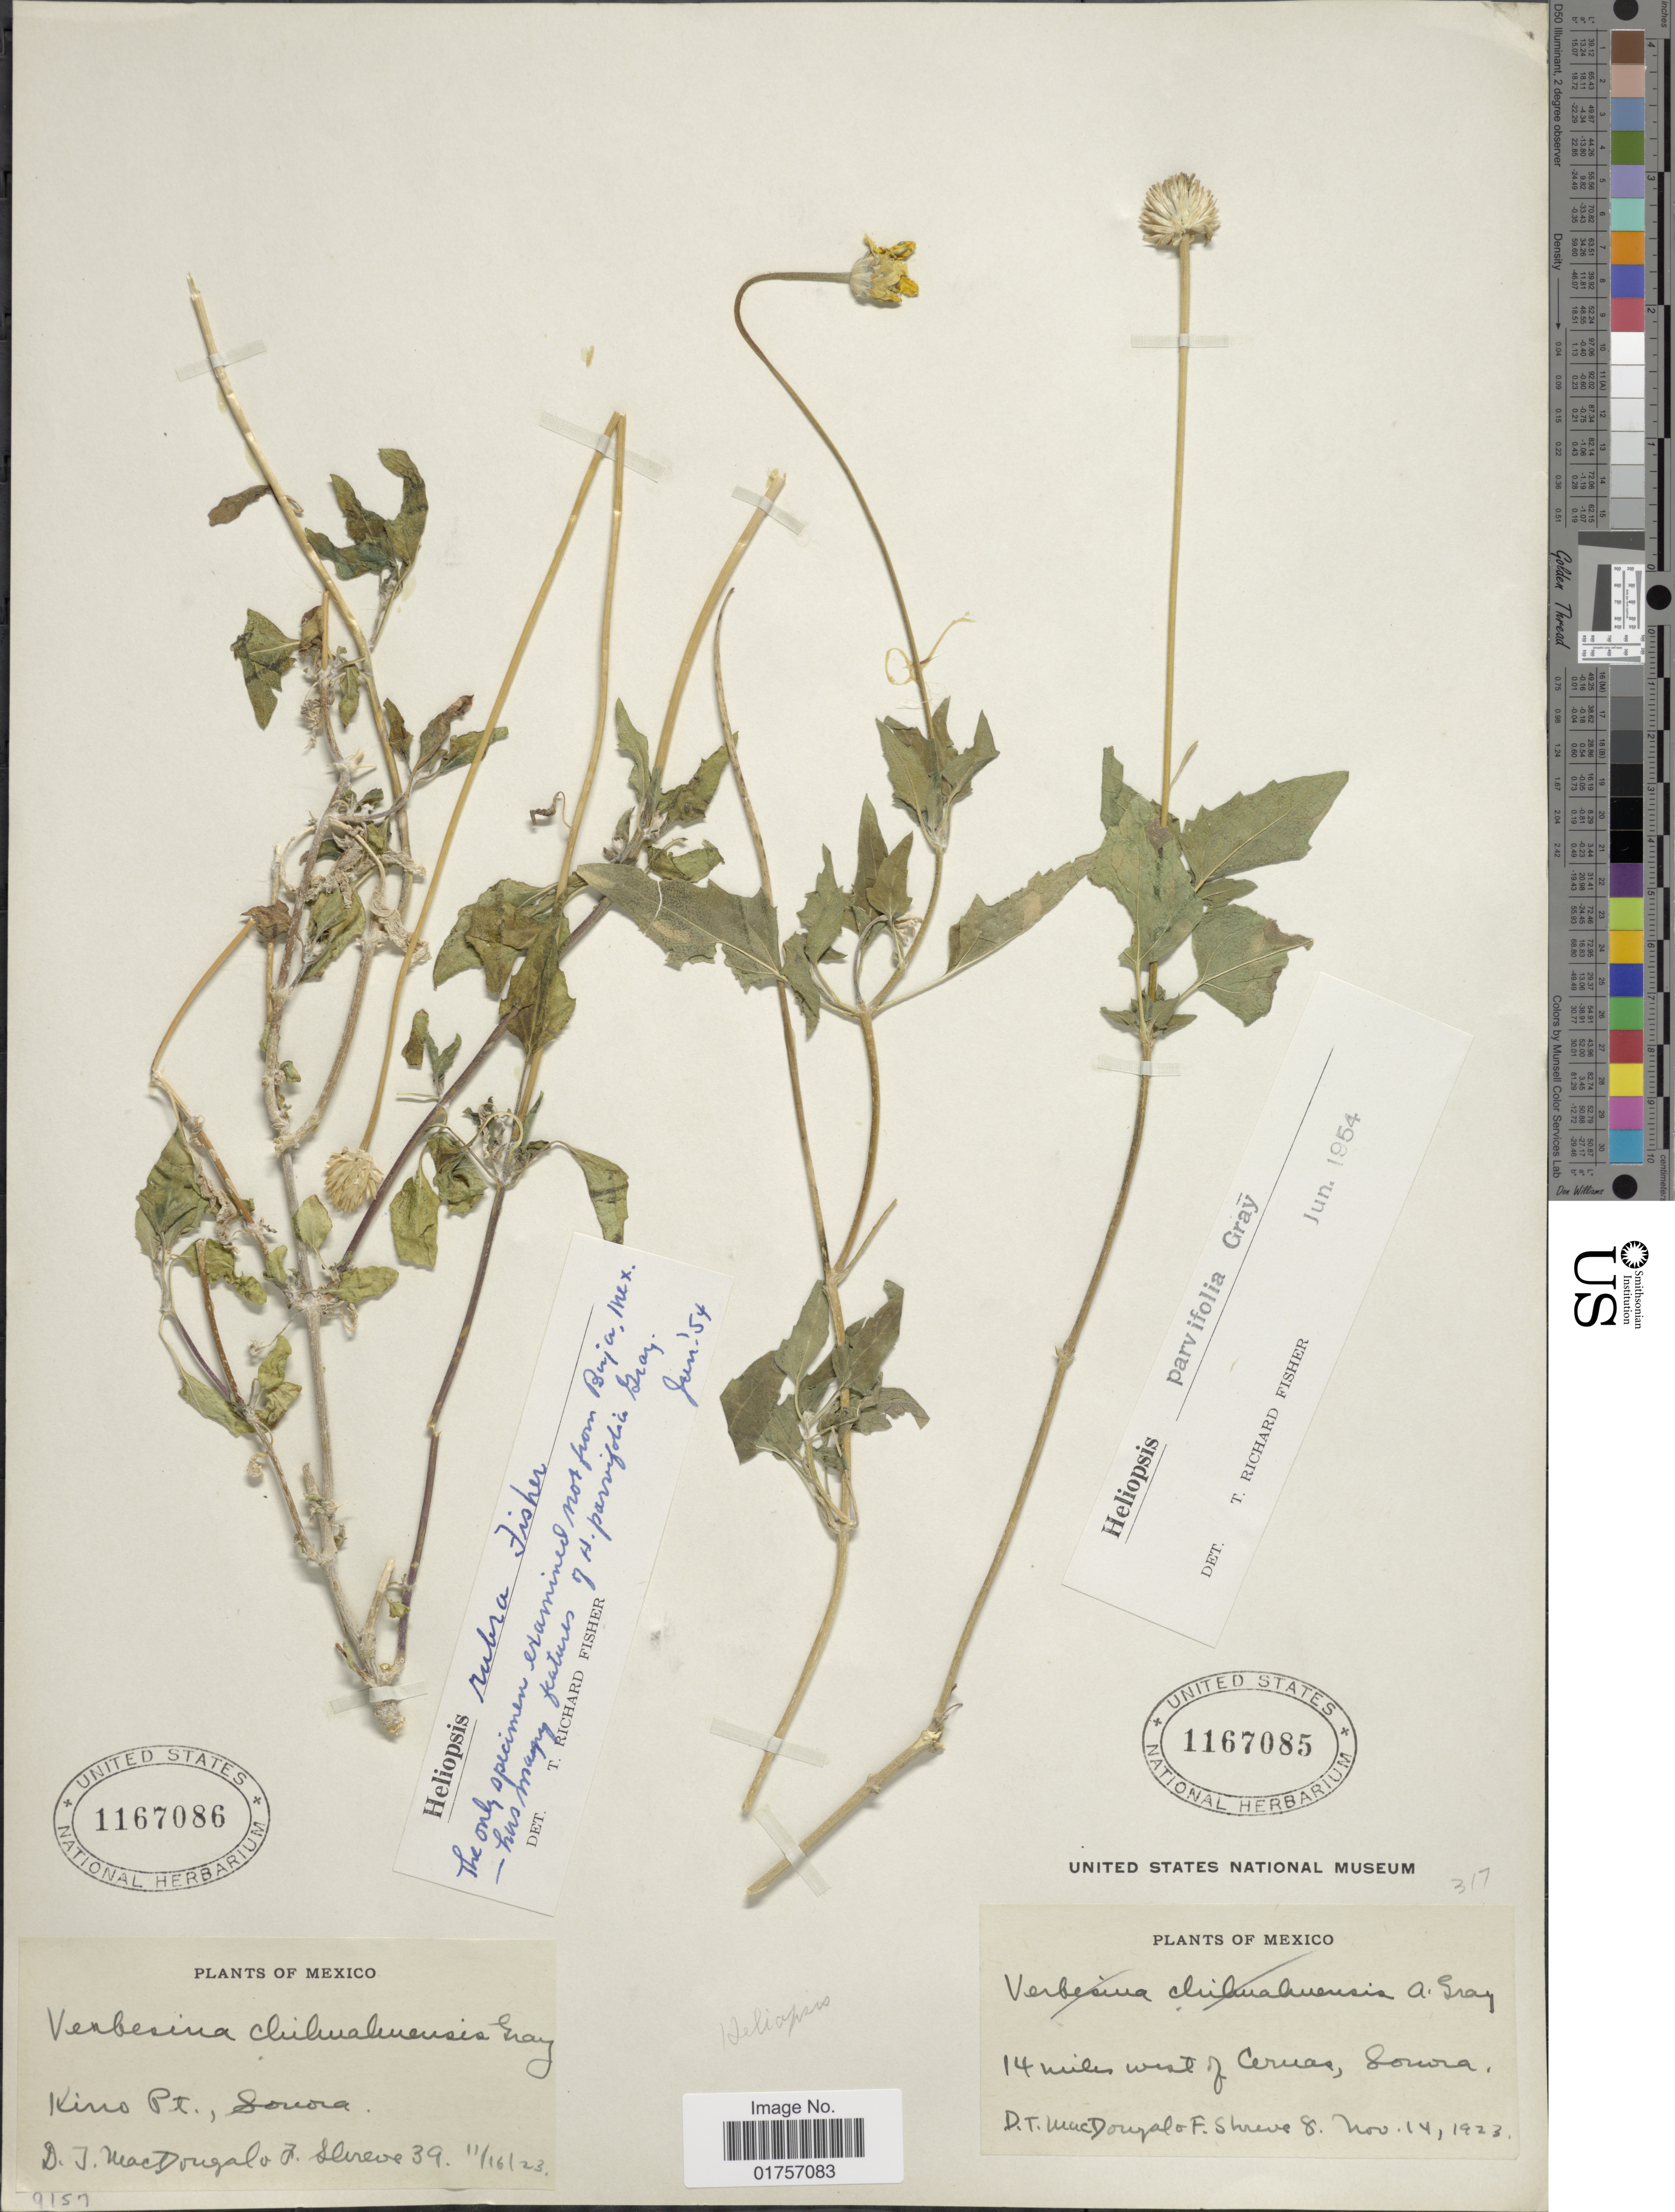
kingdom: Plantae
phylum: Tracheophyta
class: Magnoliopsida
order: Asterales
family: Asteraceae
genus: Heliopsis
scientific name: Heliopsis rubra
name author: T.R. Fisher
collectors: D. T. MacDougal & F. Shreve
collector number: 39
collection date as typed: Transcribed d/m/y: 16/11/23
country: Mexico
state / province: Sonora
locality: Kino Pt.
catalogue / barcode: US 1167086-2